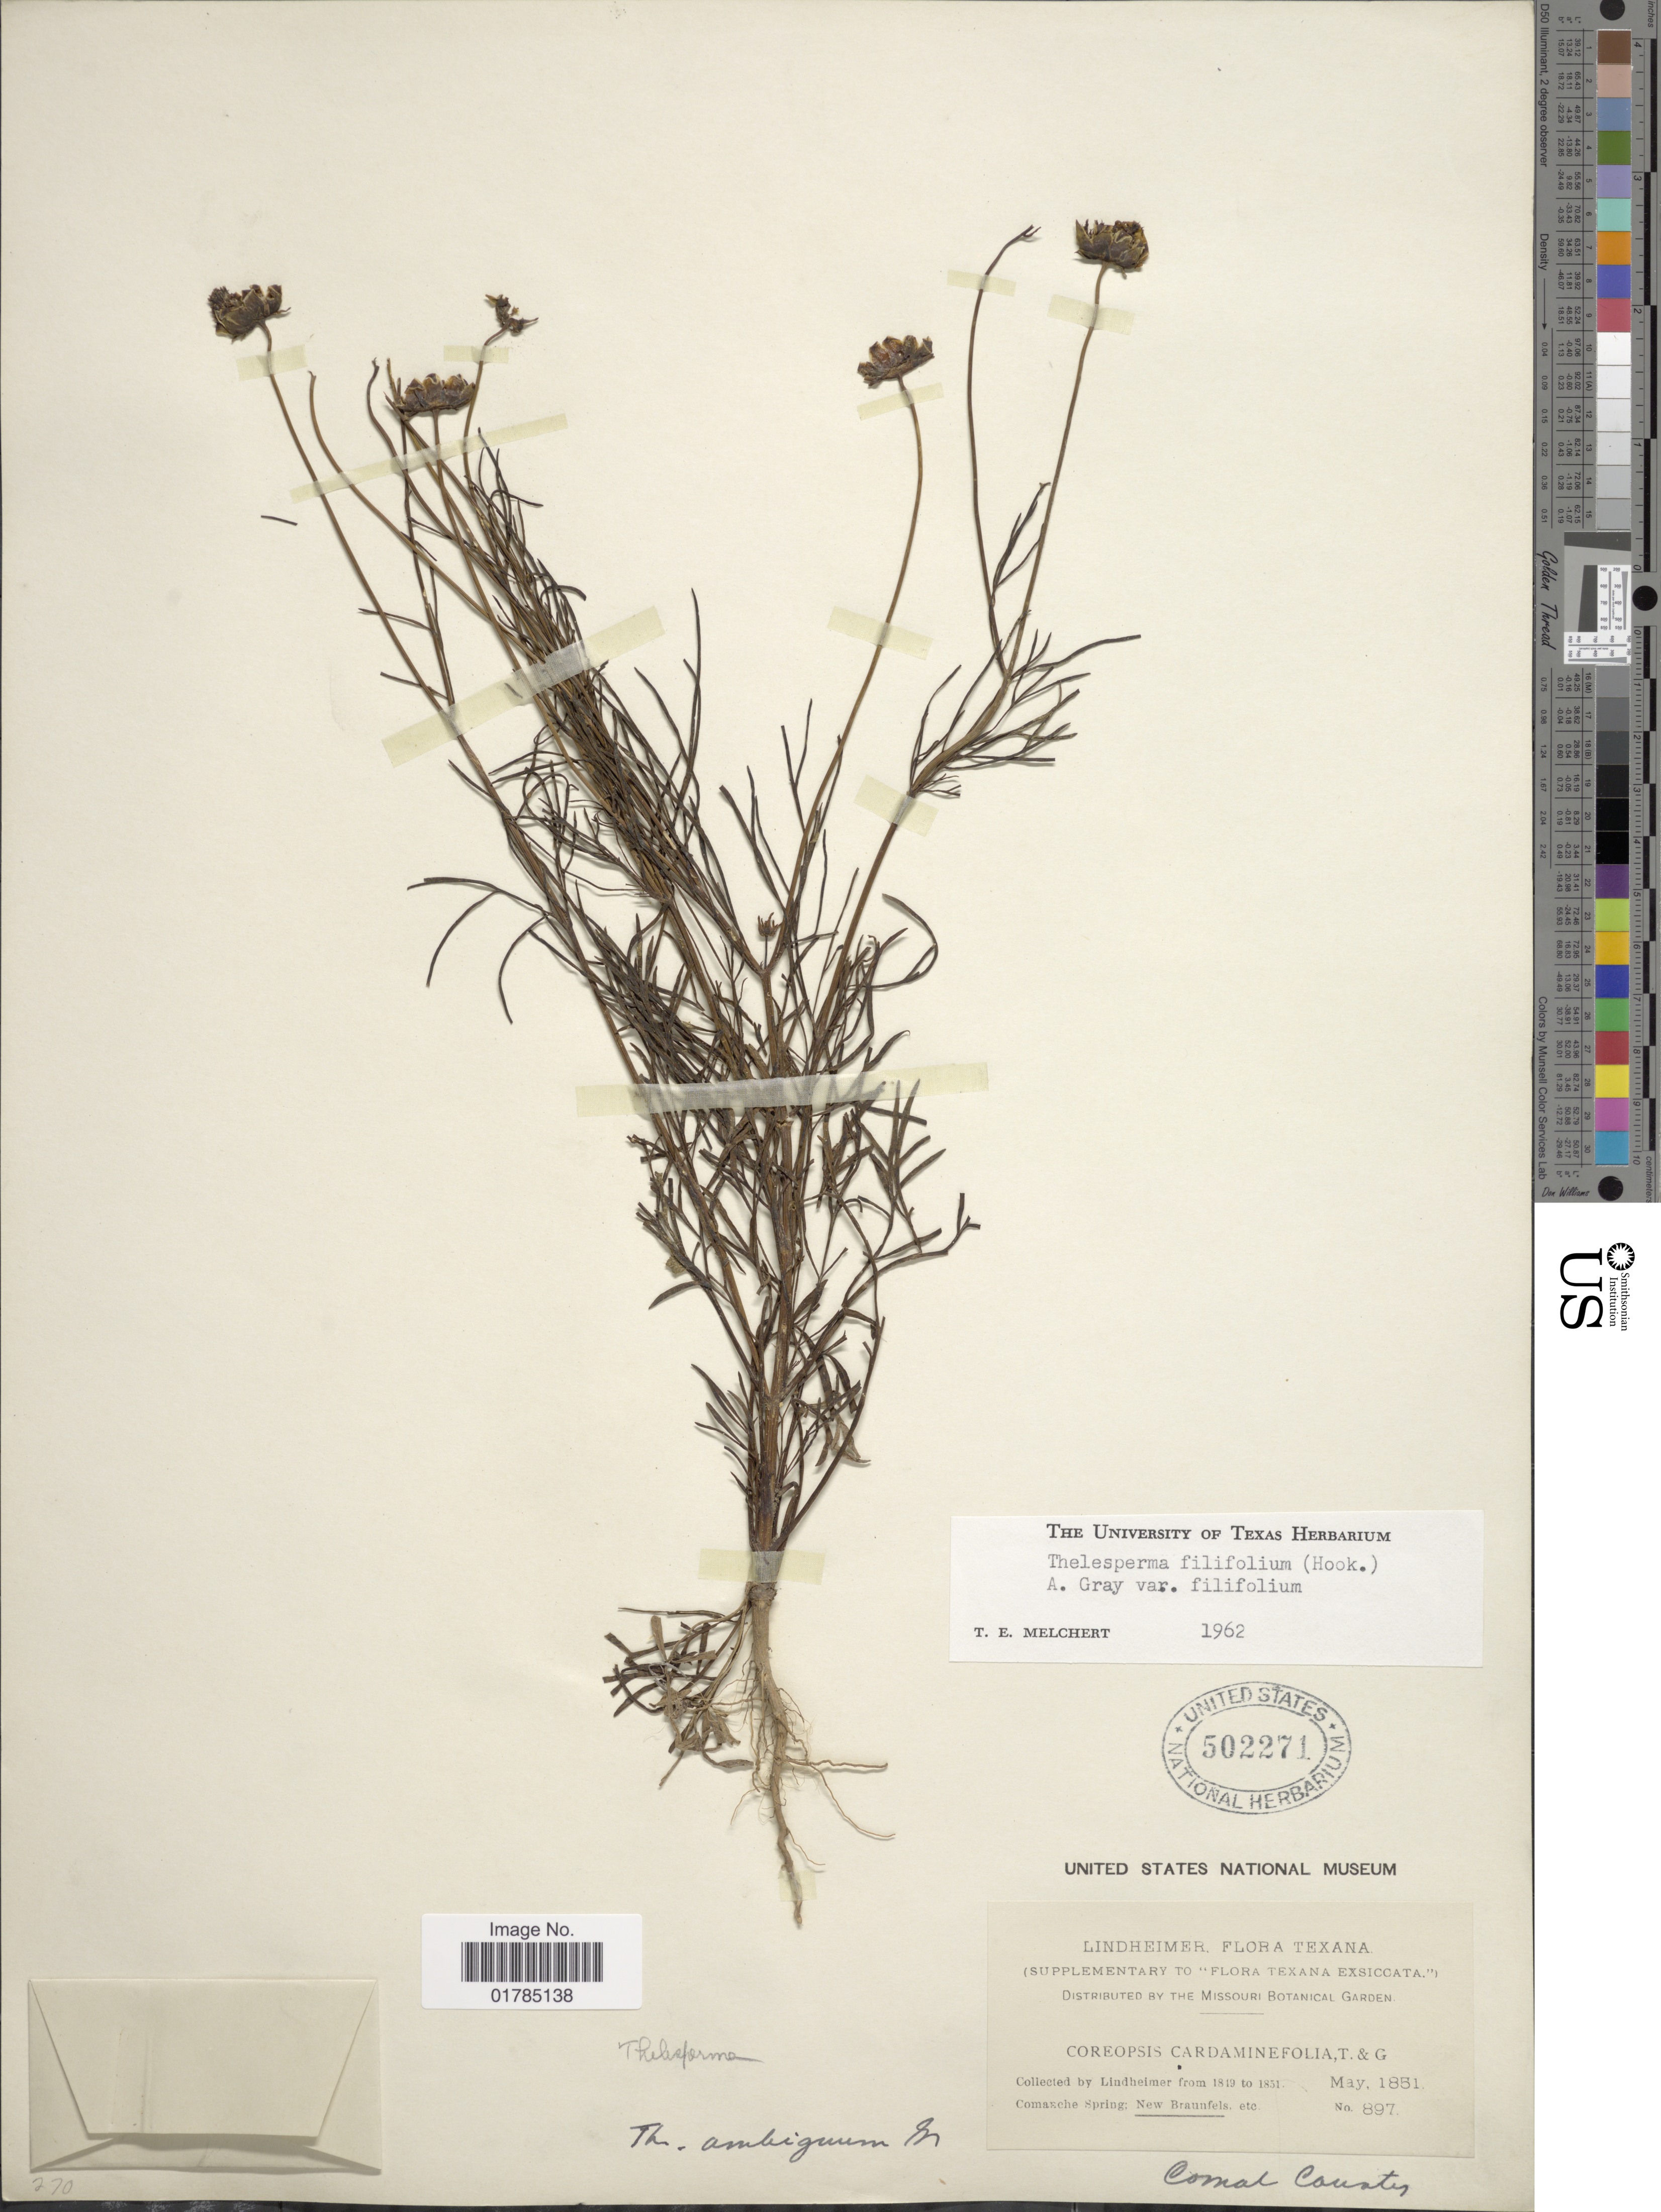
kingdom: Plantae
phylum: Tracheophyta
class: Magnoliopsida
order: Asterales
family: Asteraceae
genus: Thelesperma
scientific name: Thelesperma filifolium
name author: (Hook.) A. Gray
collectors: -. Lindheimer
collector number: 897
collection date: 1851-05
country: United States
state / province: Texas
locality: Comache Spring: New Braunfels, etc. Comal County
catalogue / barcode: US 502271